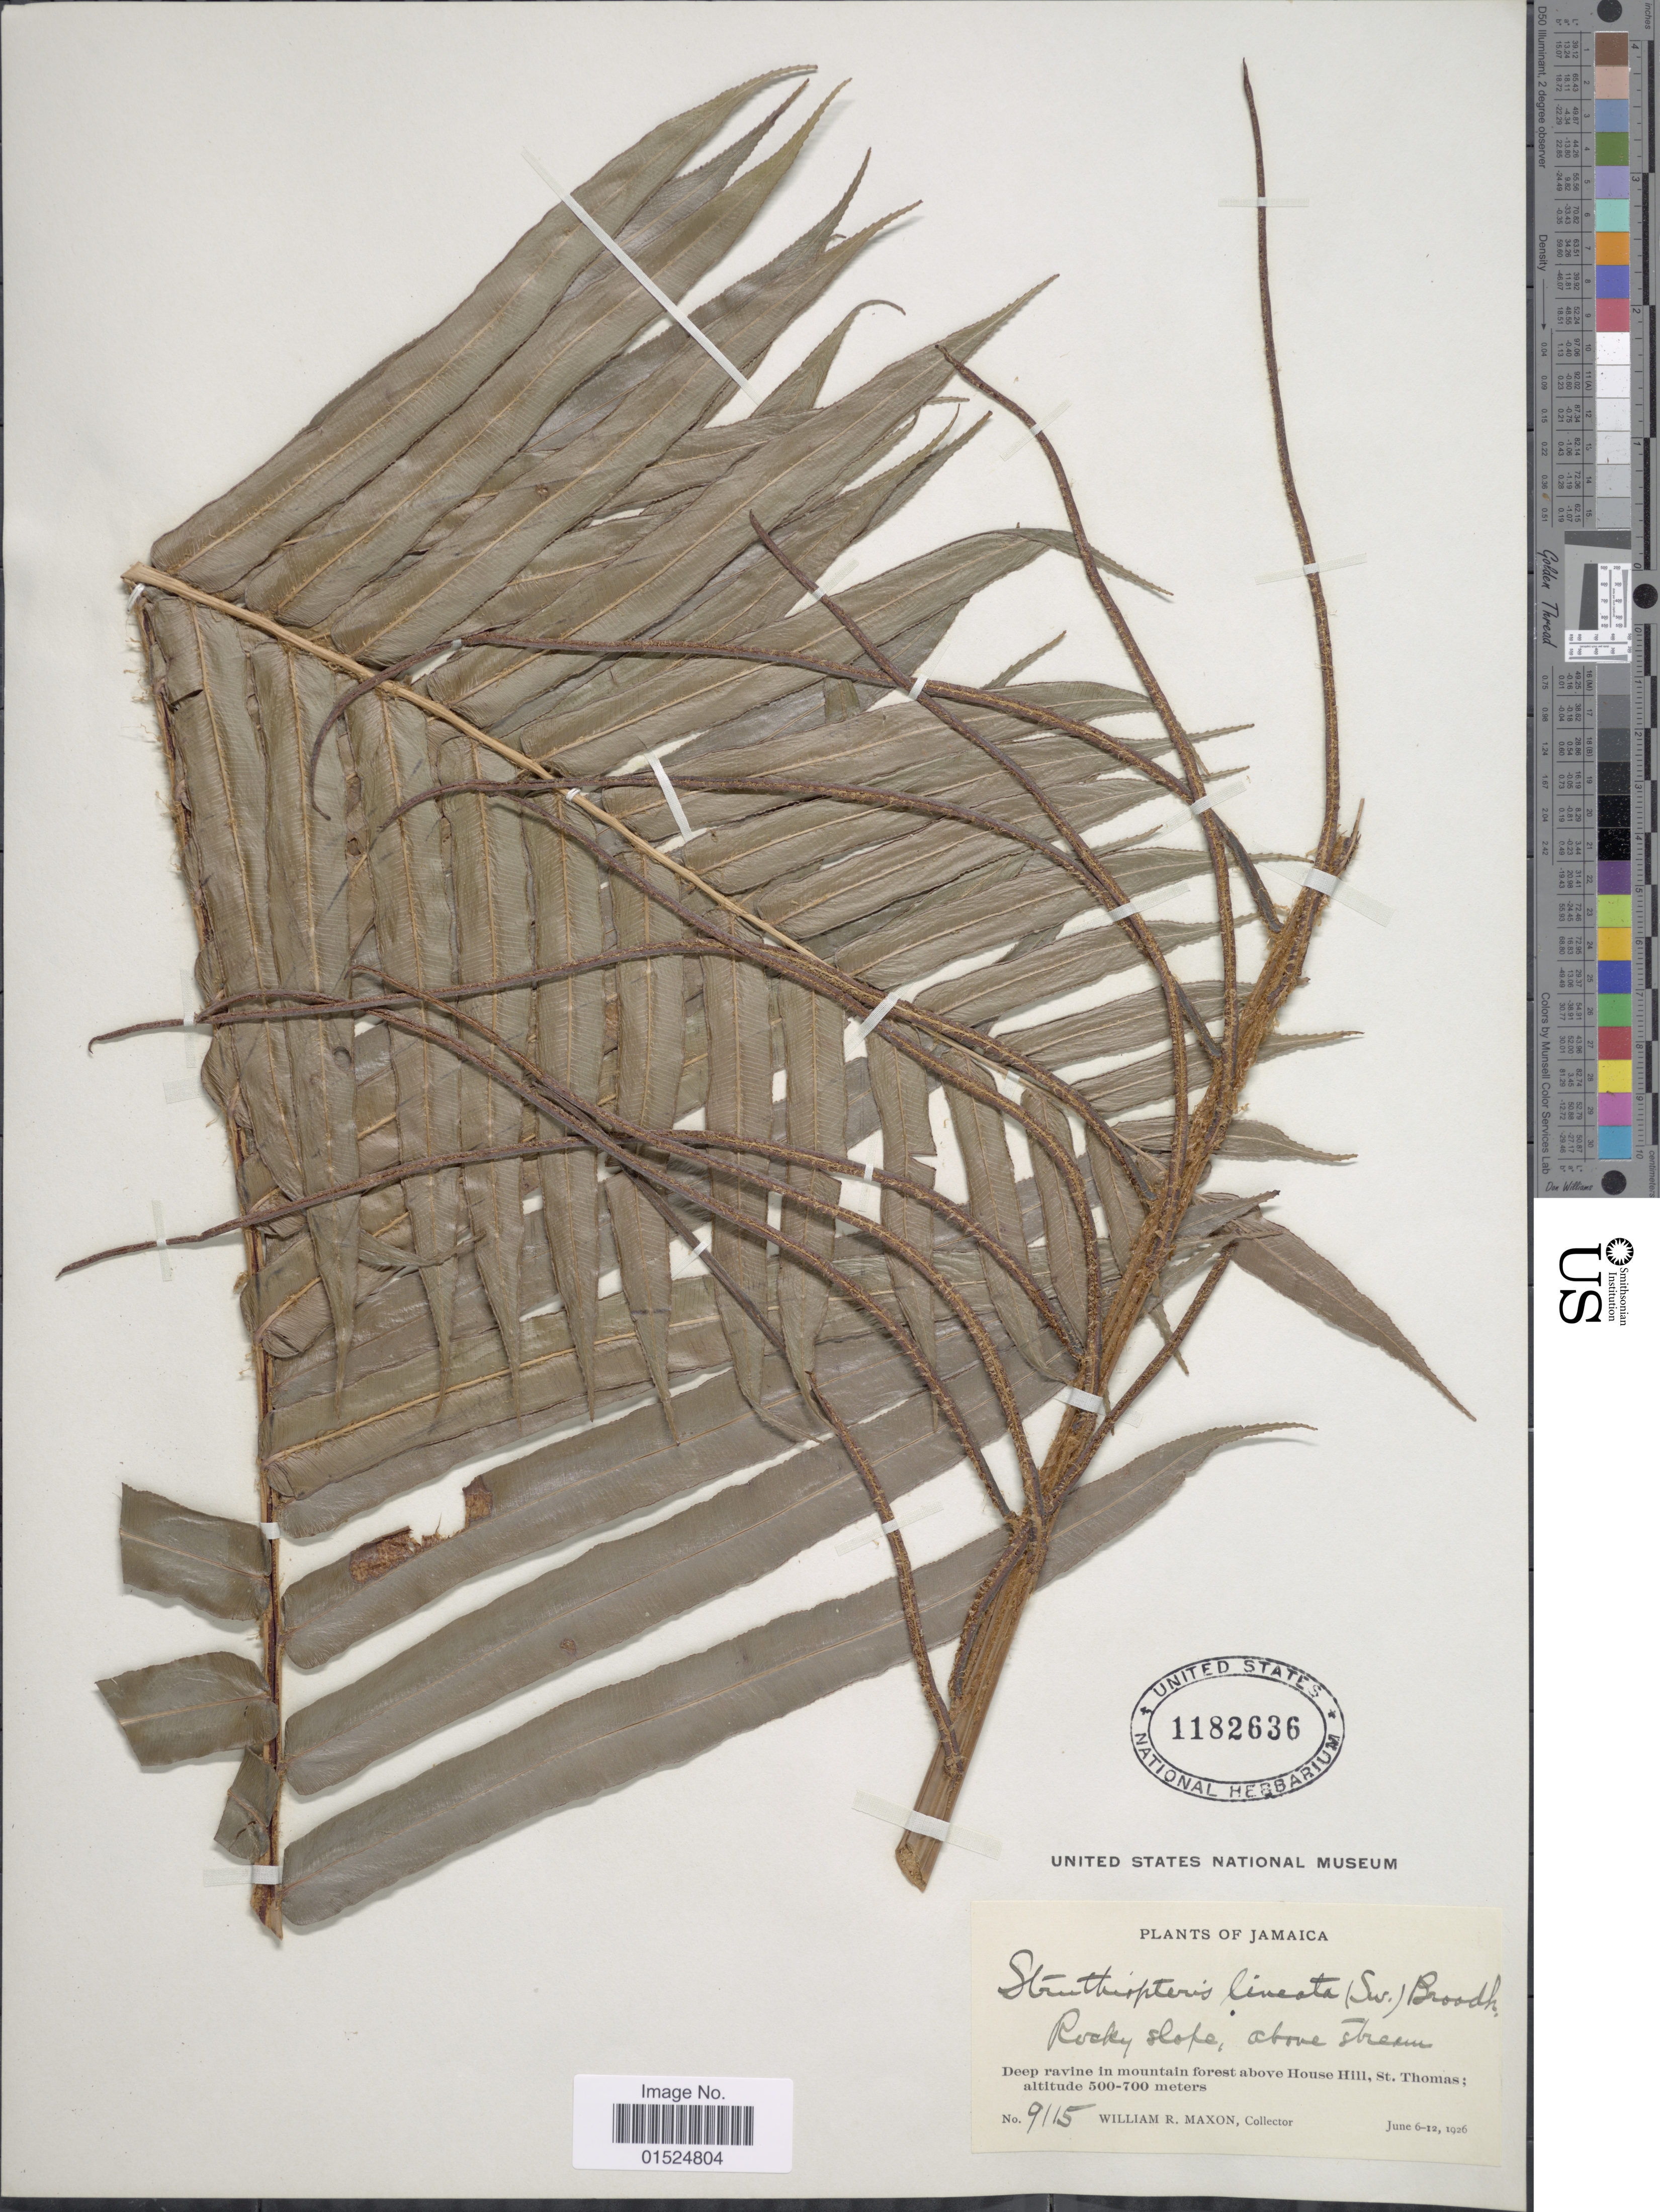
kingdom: Plantae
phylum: Tracheophyta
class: Polypodiopsida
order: Polypodiales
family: Blechnaceae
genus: Blechnum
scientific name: Blechnum lineatum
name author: (Sw.) C. Chr.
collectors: W. R. Maxon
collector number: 9115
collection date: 1926-06-06/1926-06-12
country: Jamaica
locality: Rocky slope, above stream, deep ravine in mountain forest bofe House Hill, St. Thomas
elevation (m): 500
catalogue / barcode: US 1182636